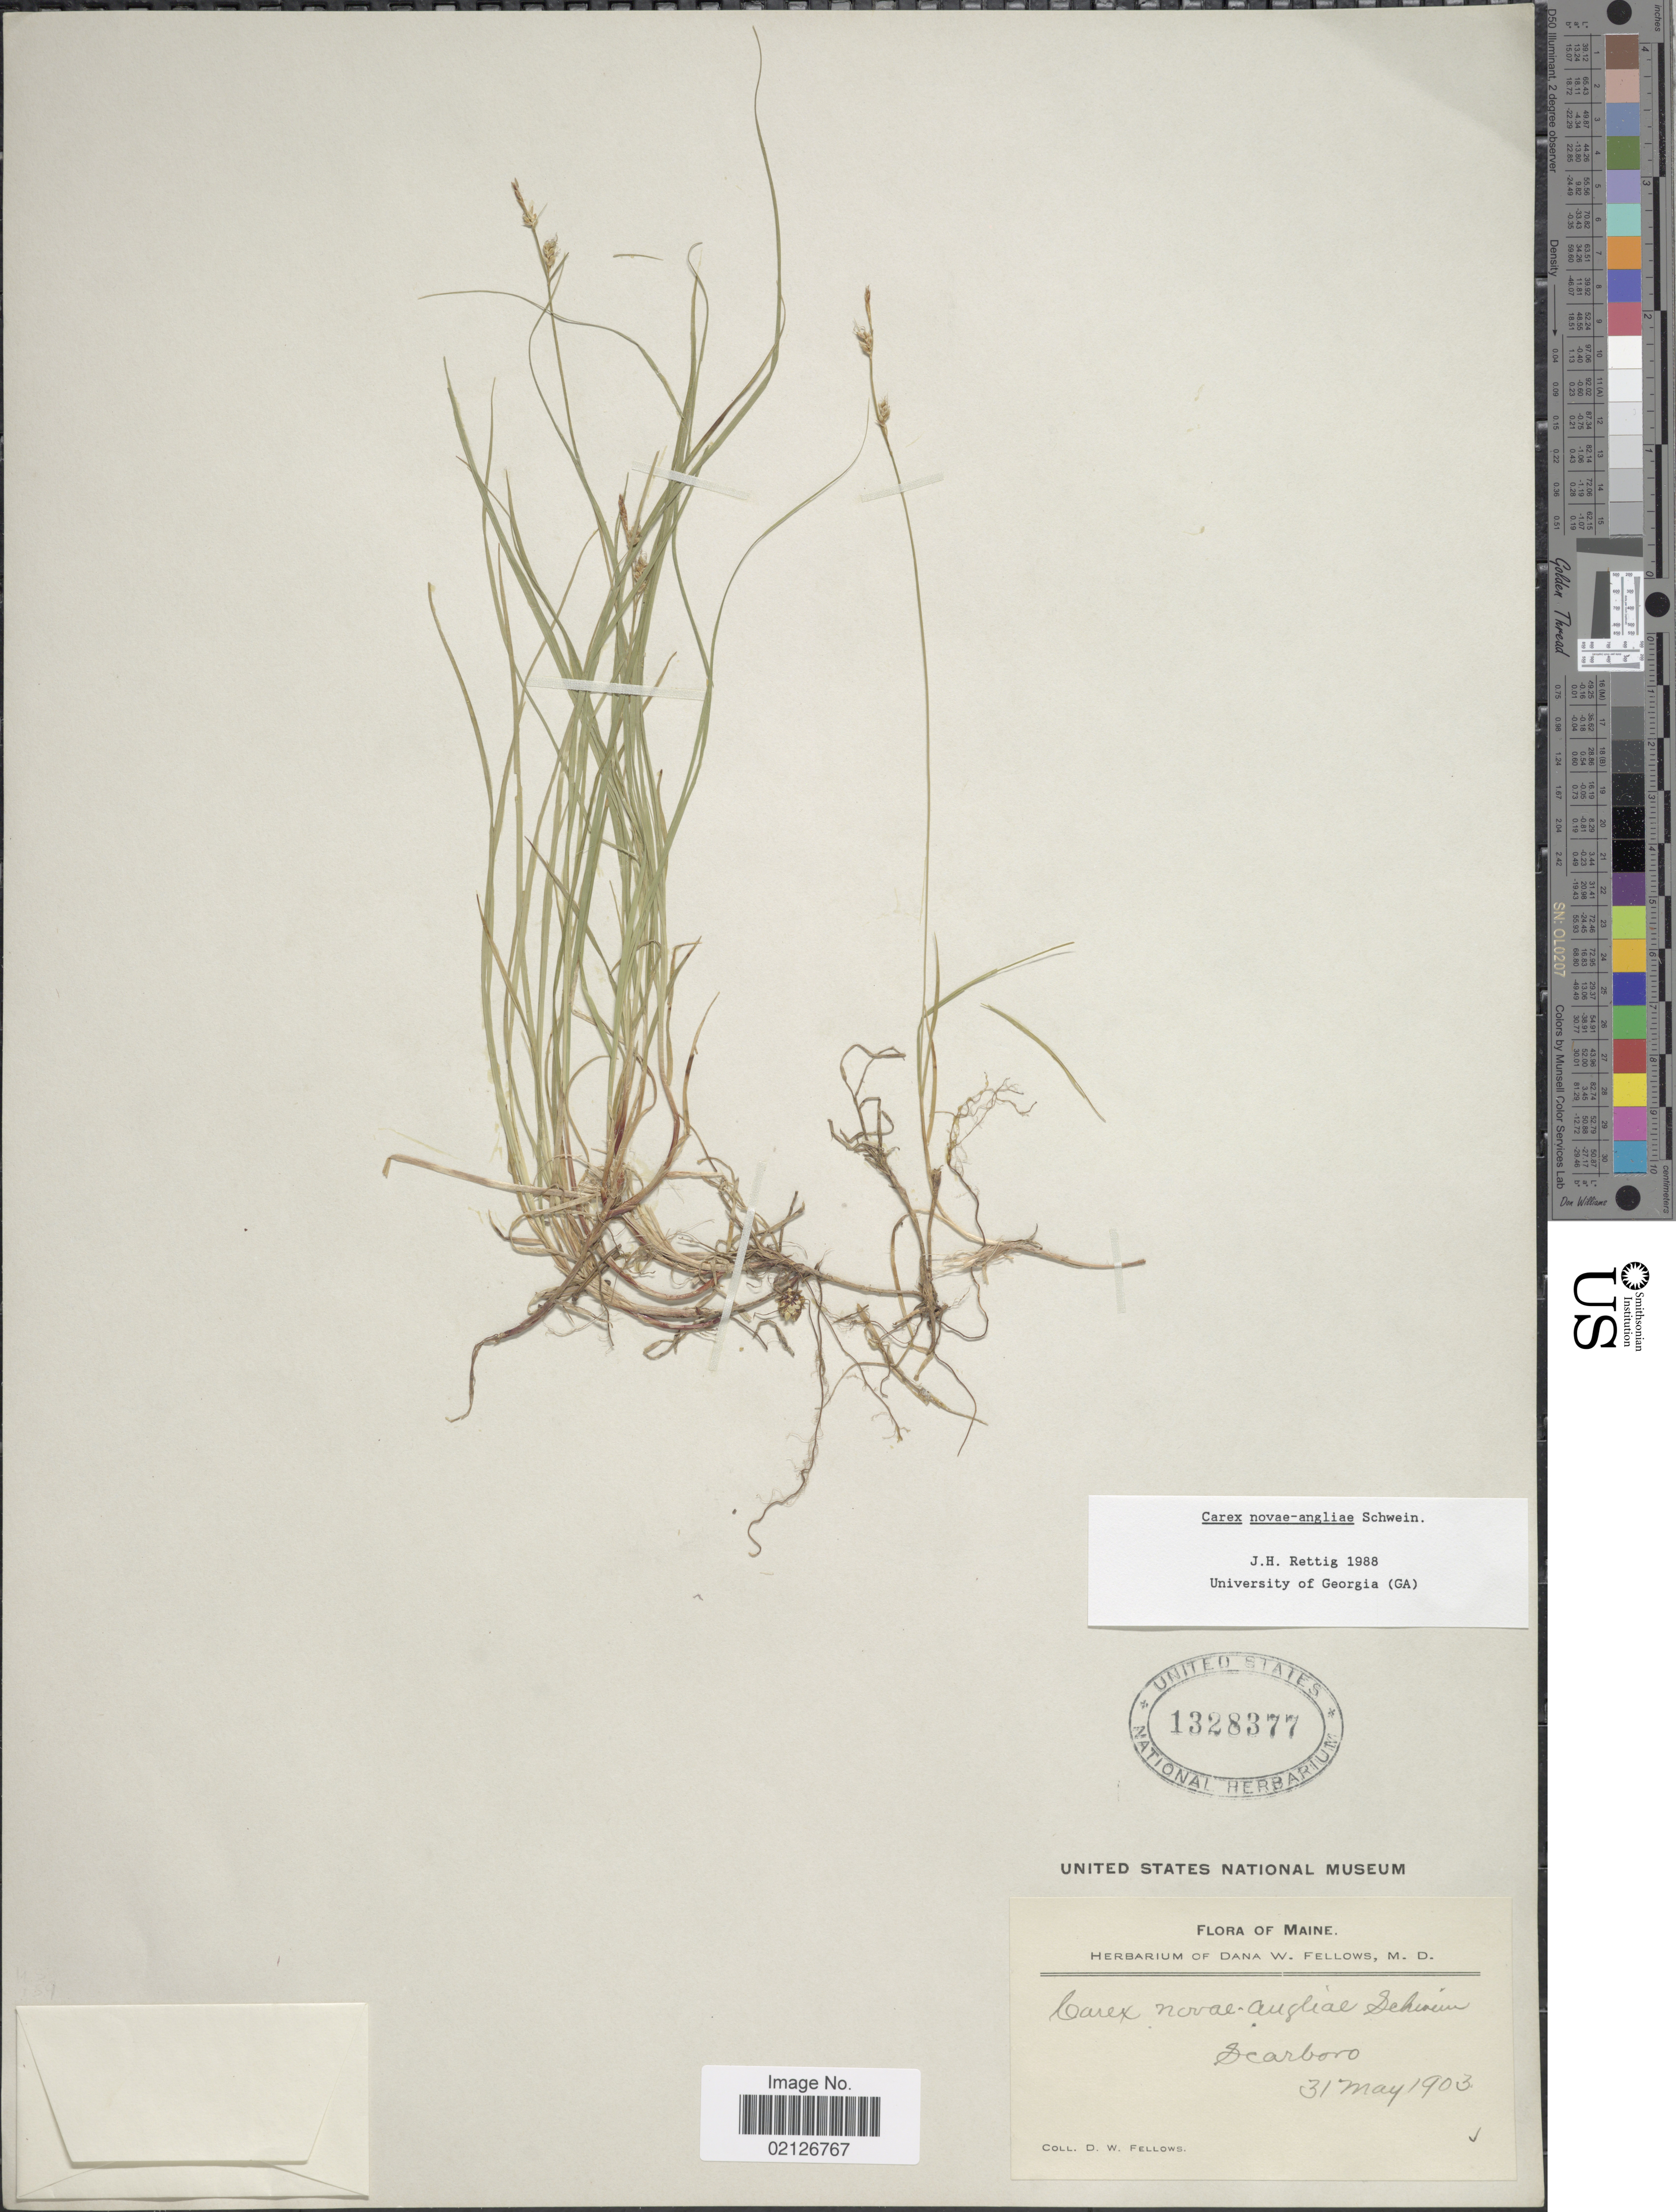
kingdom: Plantae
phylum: Tracheophyta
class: Liliopsida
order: Poales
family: Cyperaceae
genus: Carex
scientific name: Carex novae-angliae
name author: Schwein.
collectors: D. W. Fellows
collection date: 1903-05-31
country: United States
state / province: Maine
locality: Scarboro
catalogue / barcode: US 1328377